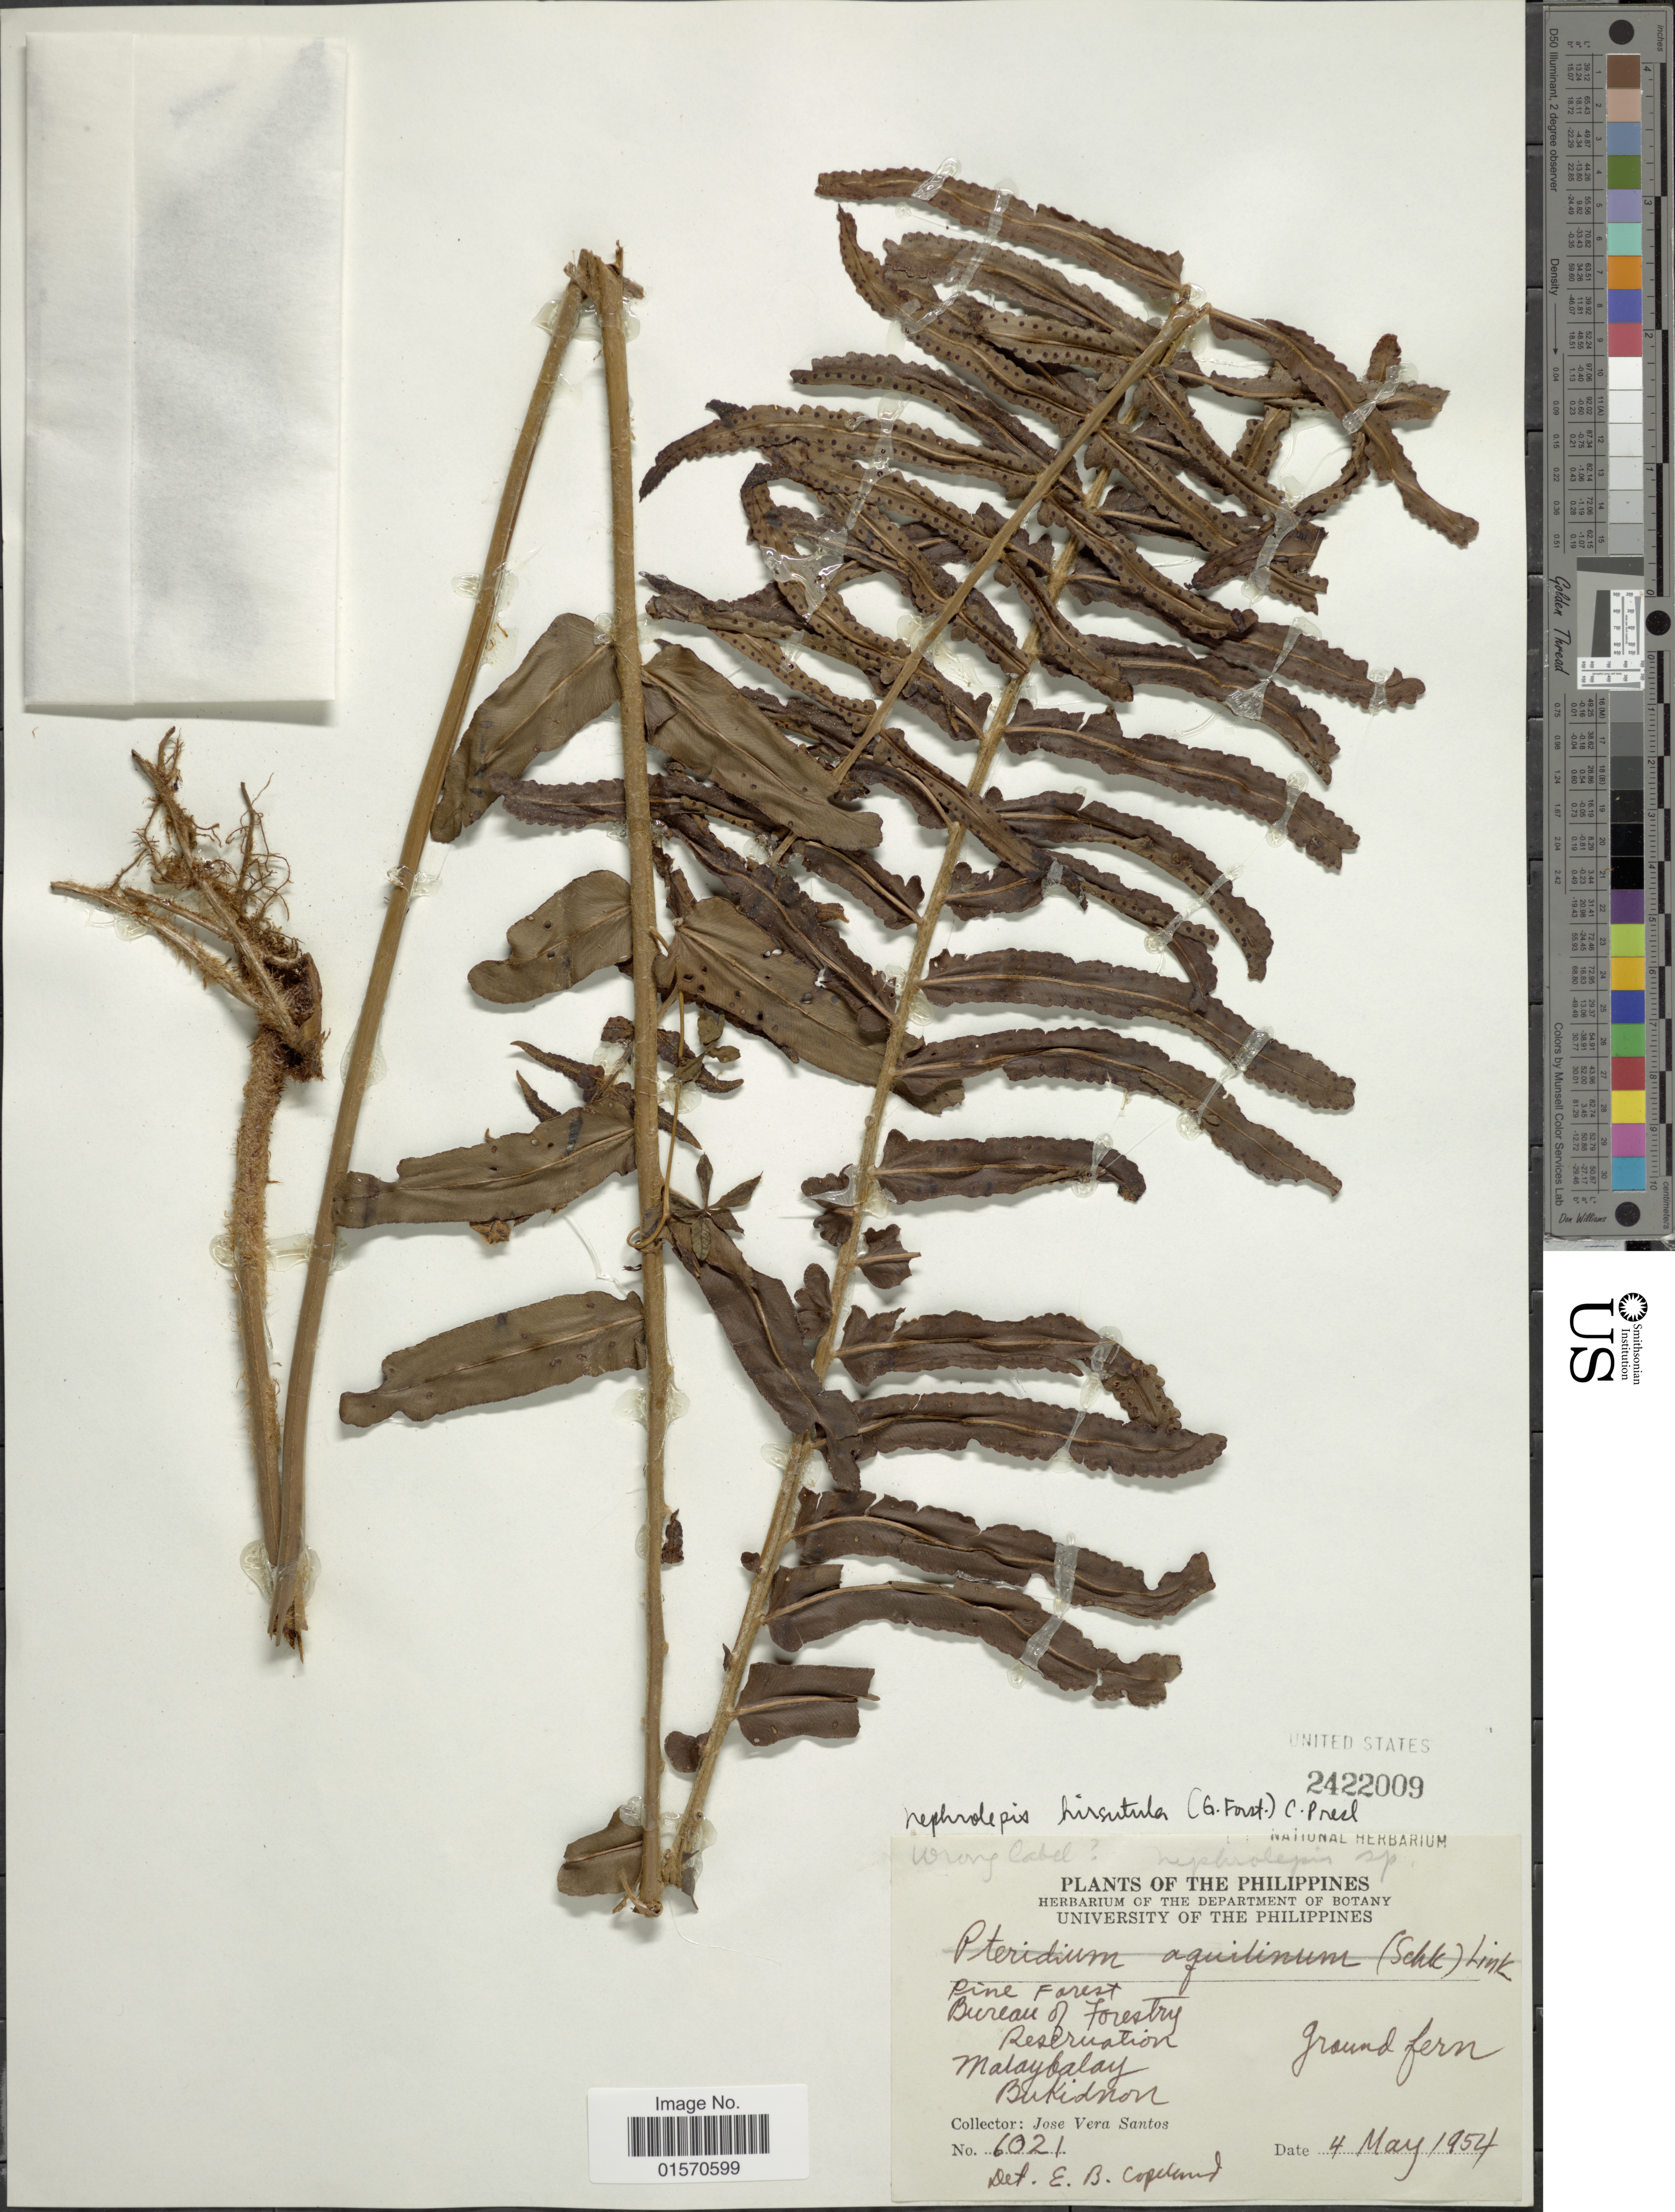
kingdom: Plantae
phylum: Tracheophyta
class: Polypodiopsida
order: Polypodiales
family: Nephrolepidaceae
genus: Nephrolepis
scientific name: Nephrolepis hirsutula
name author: (G. Forst.) C. Presl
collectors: J. Santos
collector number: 6021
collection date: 1954-05-04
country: Philippines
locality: Pine Forest. Bureau of Forestry Reservation. Malaybalay. Bukidnon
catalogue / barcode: US 2422009